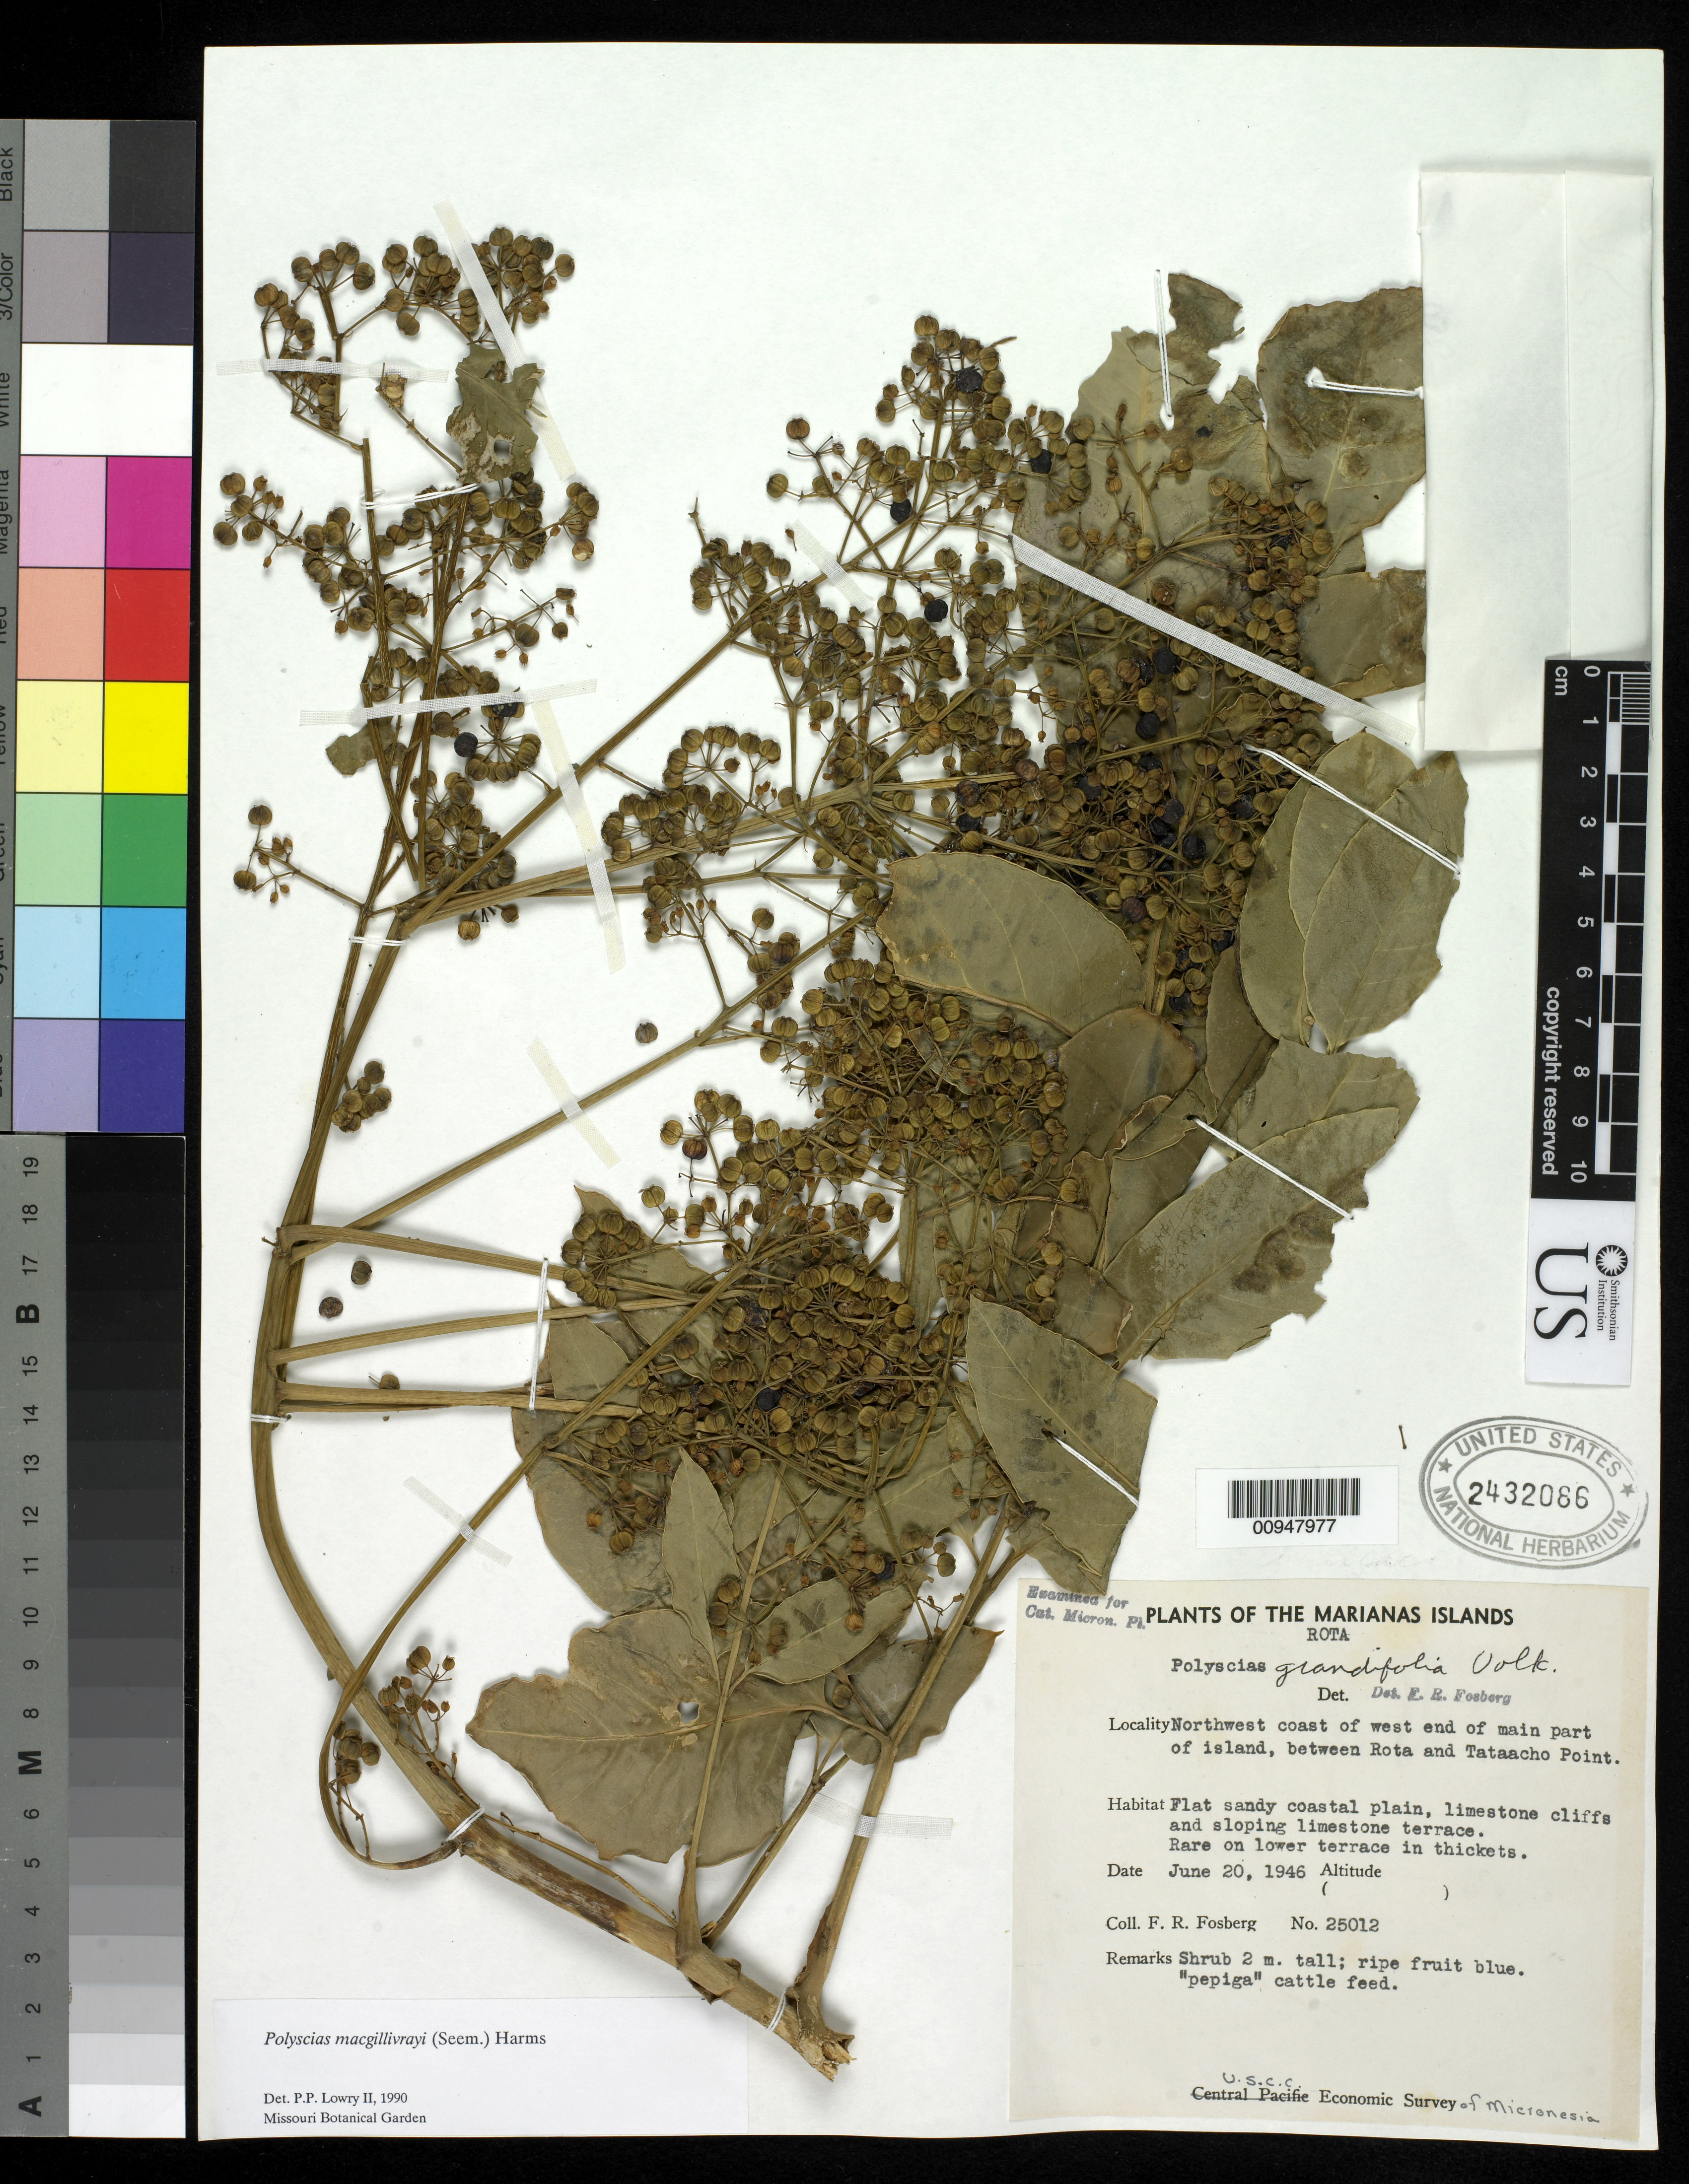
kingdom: Plantae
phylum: Tracheophyta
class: Magnoliopsida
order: Apiales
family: Araliaceae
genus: Polyscias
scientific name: Polyscias macgillivrayi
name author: Harms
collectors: F. R. Fosberg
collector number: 25012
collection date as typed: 20 Jun 1946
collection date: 1946-06-20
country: Northern Mariana Islands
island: Rota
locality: NW coast of W end main part island, between Rota and Tataacho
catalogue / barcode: US 2432086